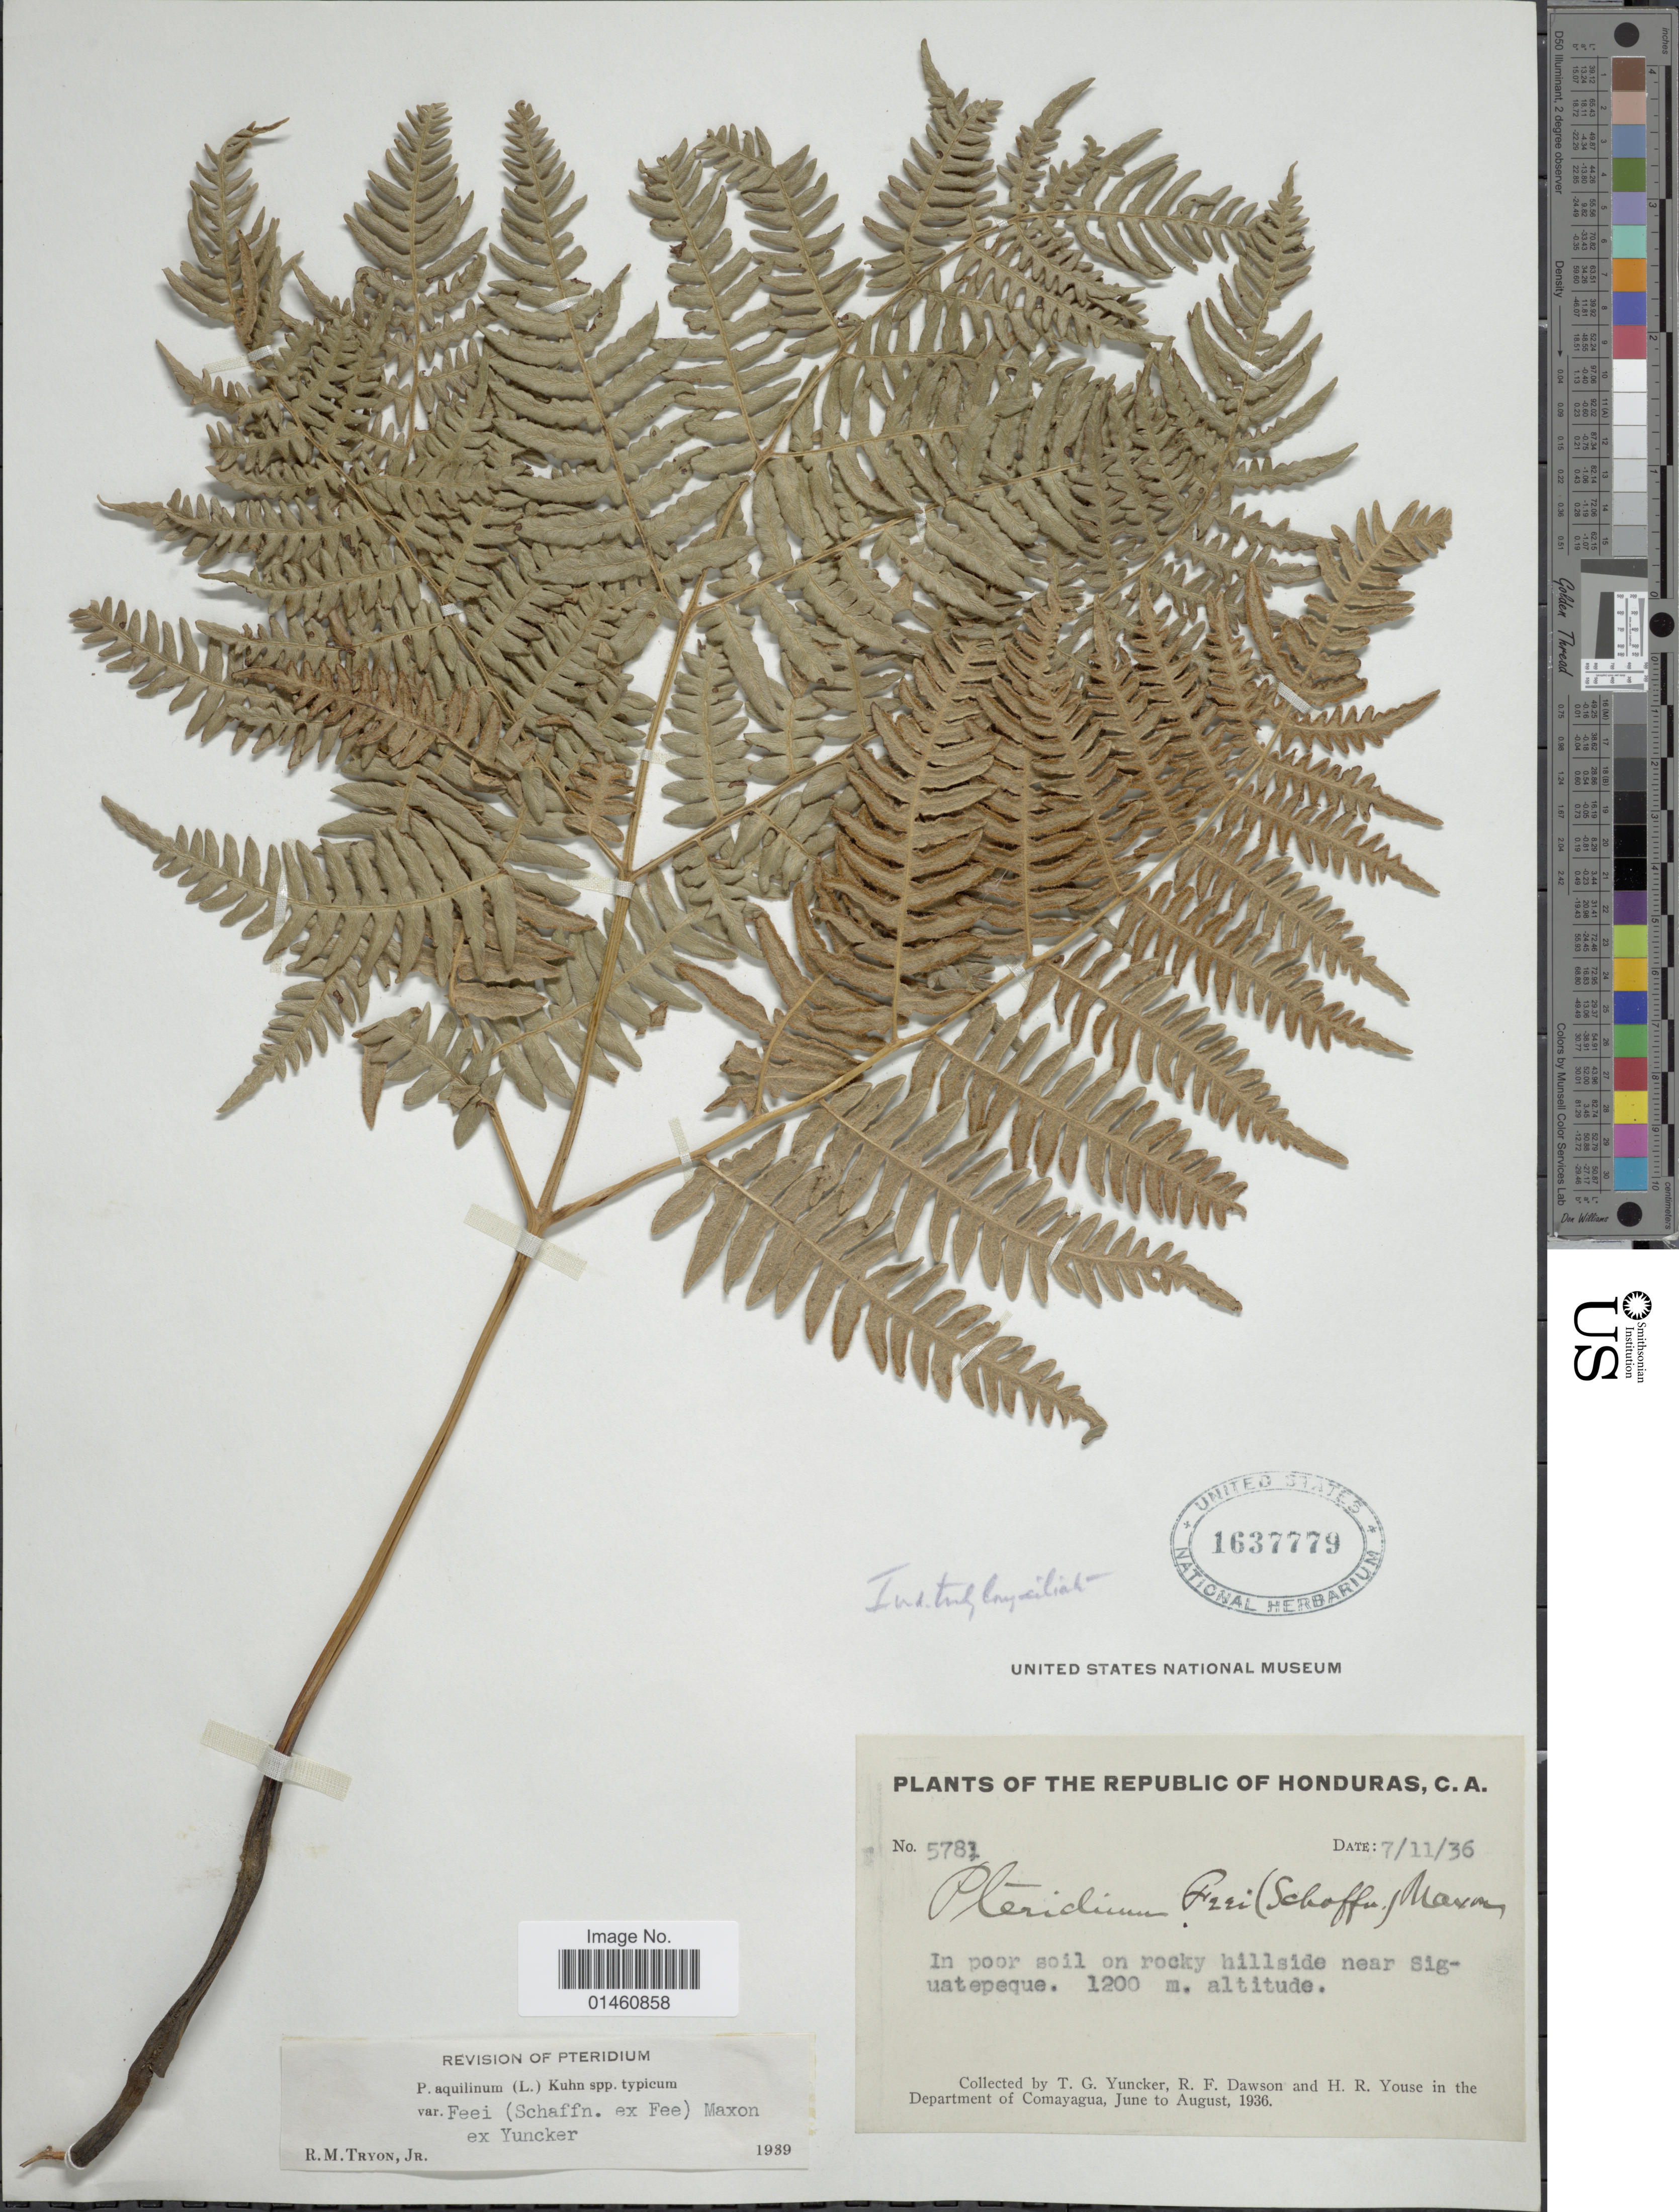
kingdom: Plantae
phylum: Tracheophyta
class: Polypodiopsida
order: Polypodiales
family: Dennstaedtiaceae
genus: Pteridium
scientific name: Pteridium aquilinum var. feei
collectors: T. G. Yuncker, R. F. Dawson & H. Youse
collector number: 5781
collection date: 1936-07-11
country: Honduras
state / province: Comayagua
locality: On rocky hillside near Siguatepeque.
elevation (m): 1200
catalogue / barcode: US 1637779